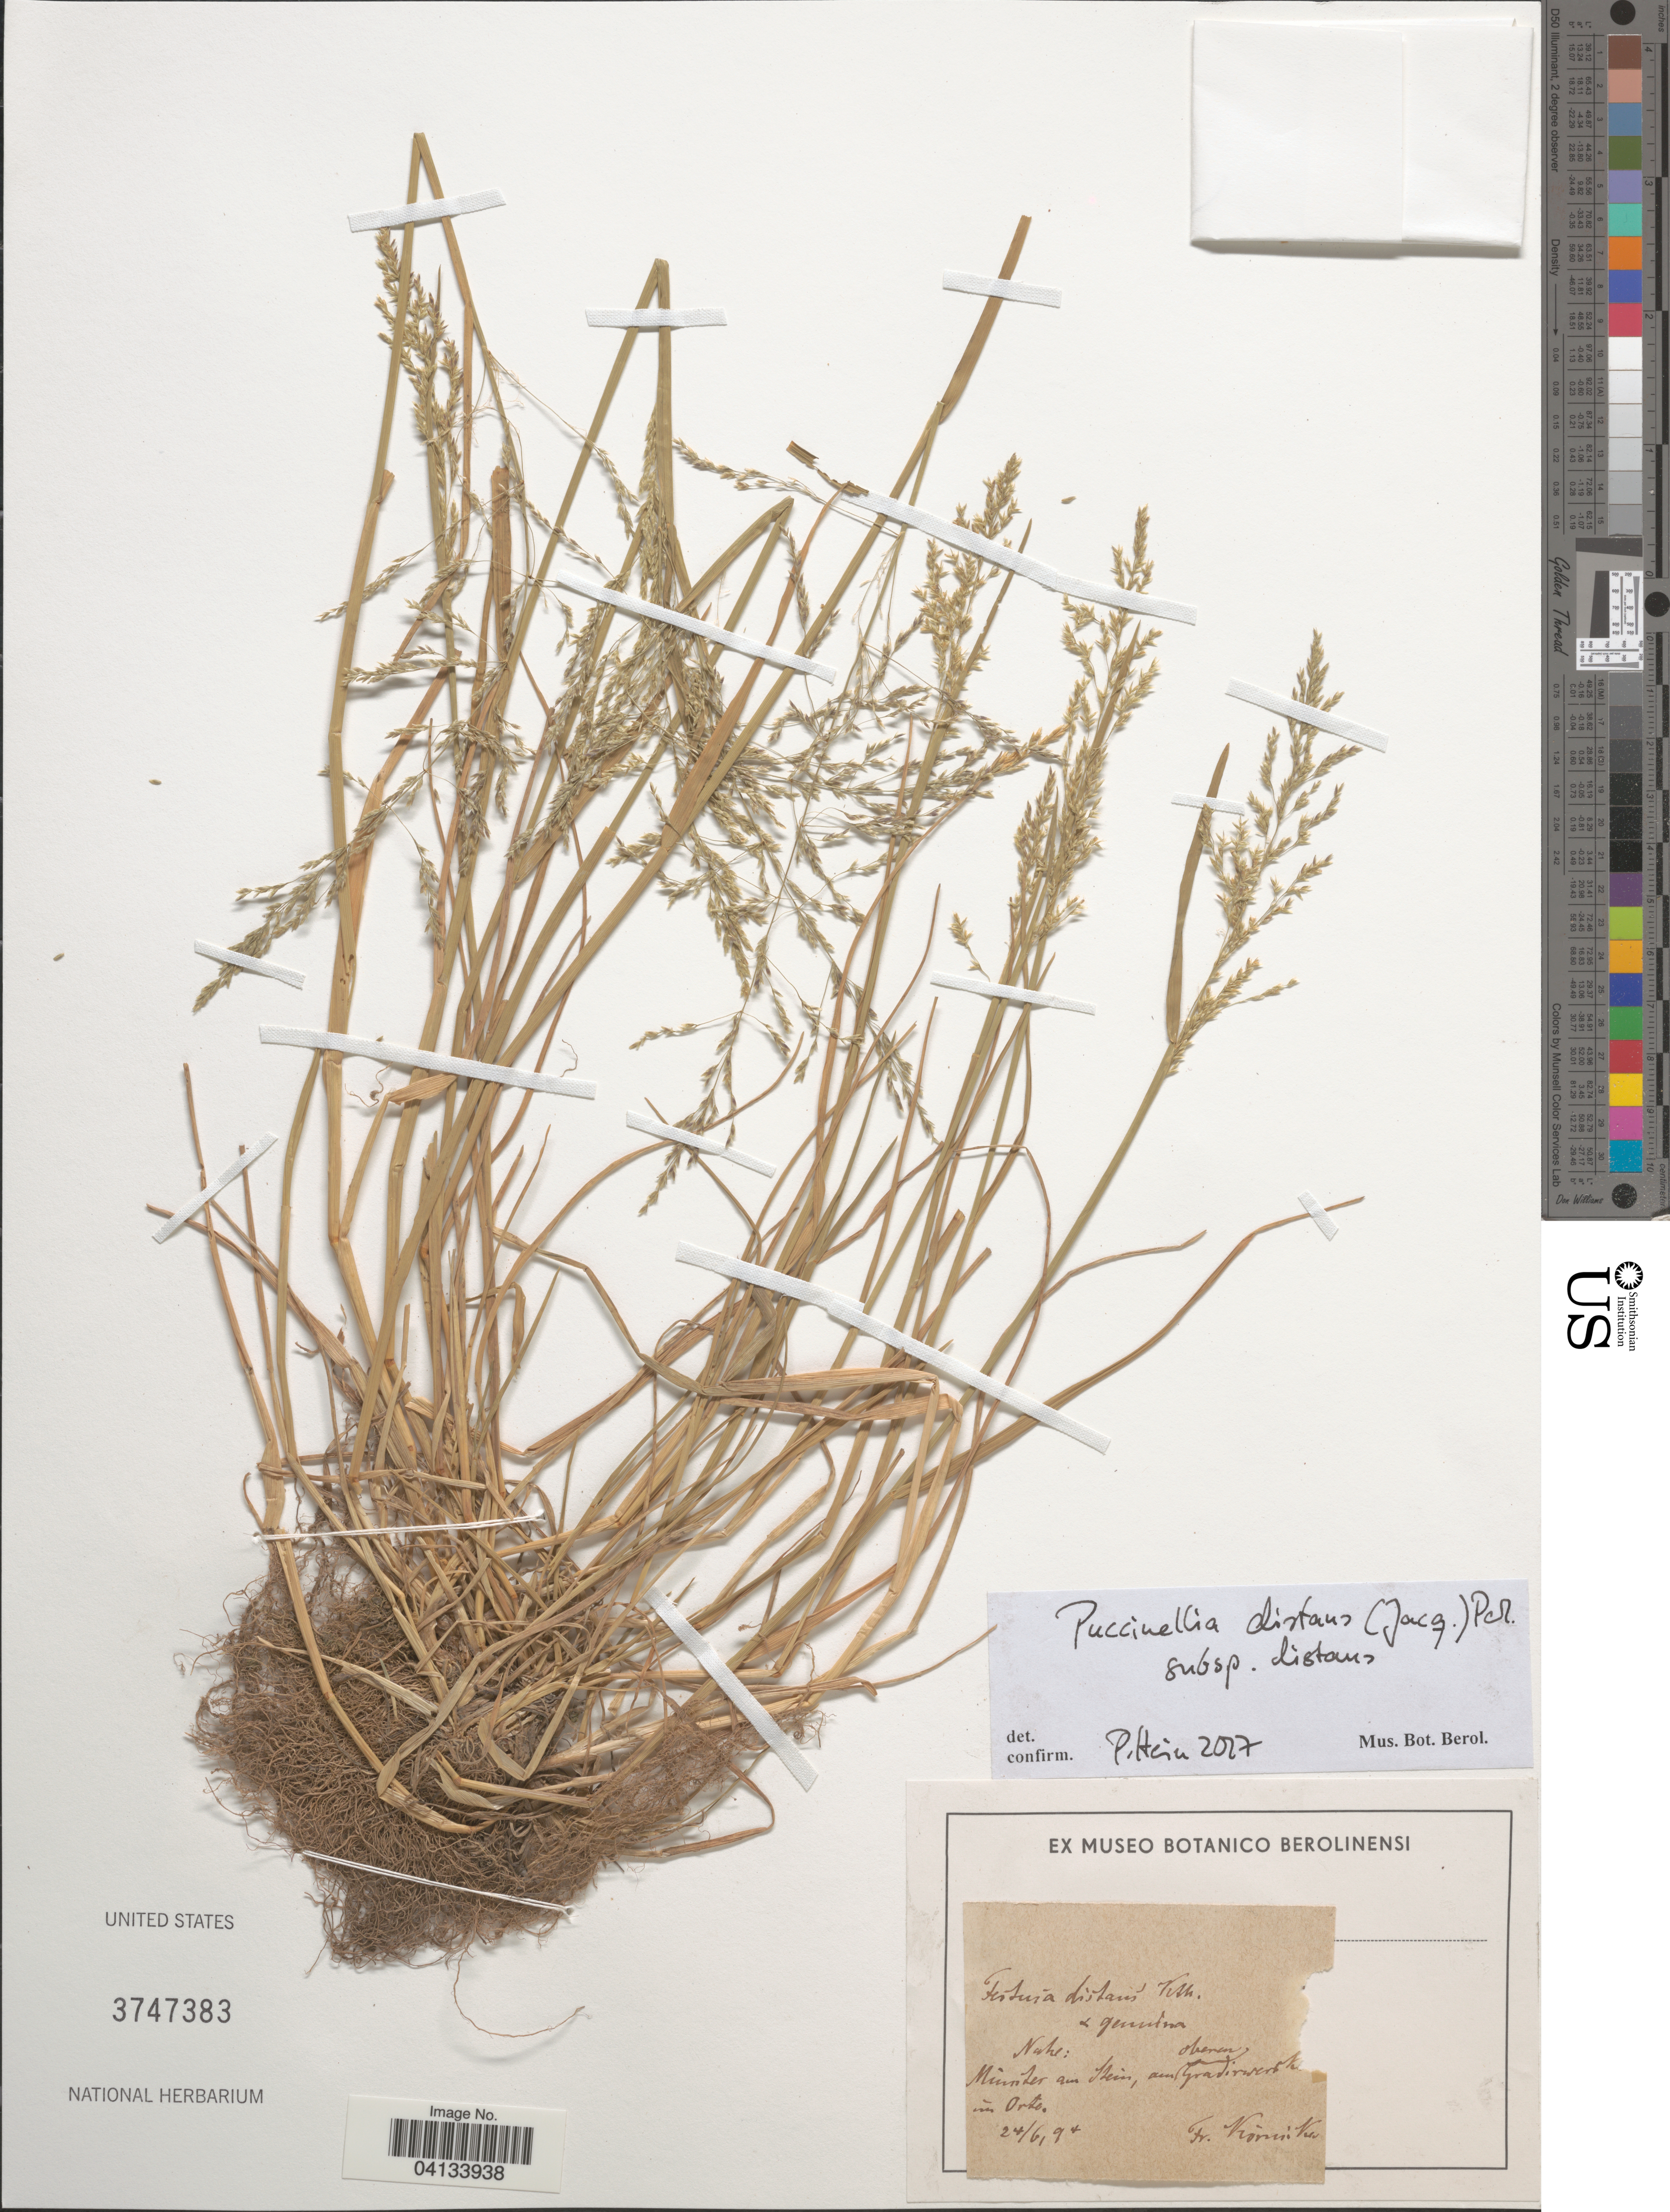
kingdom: Plantae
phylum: Tracheophyta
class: Liliopsida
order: Poales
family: Poaceae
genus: Puccinellia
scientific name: Puccinellia distans subsp. distans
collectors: F. Kornicke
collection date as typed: Transcribed d/m/y: 24/6/94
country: Germany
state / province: Rhineland-Palatinate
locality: Münster am Stein, am oberen Gradierwerk im Orto. [interpreted]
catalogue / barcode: US 3747883